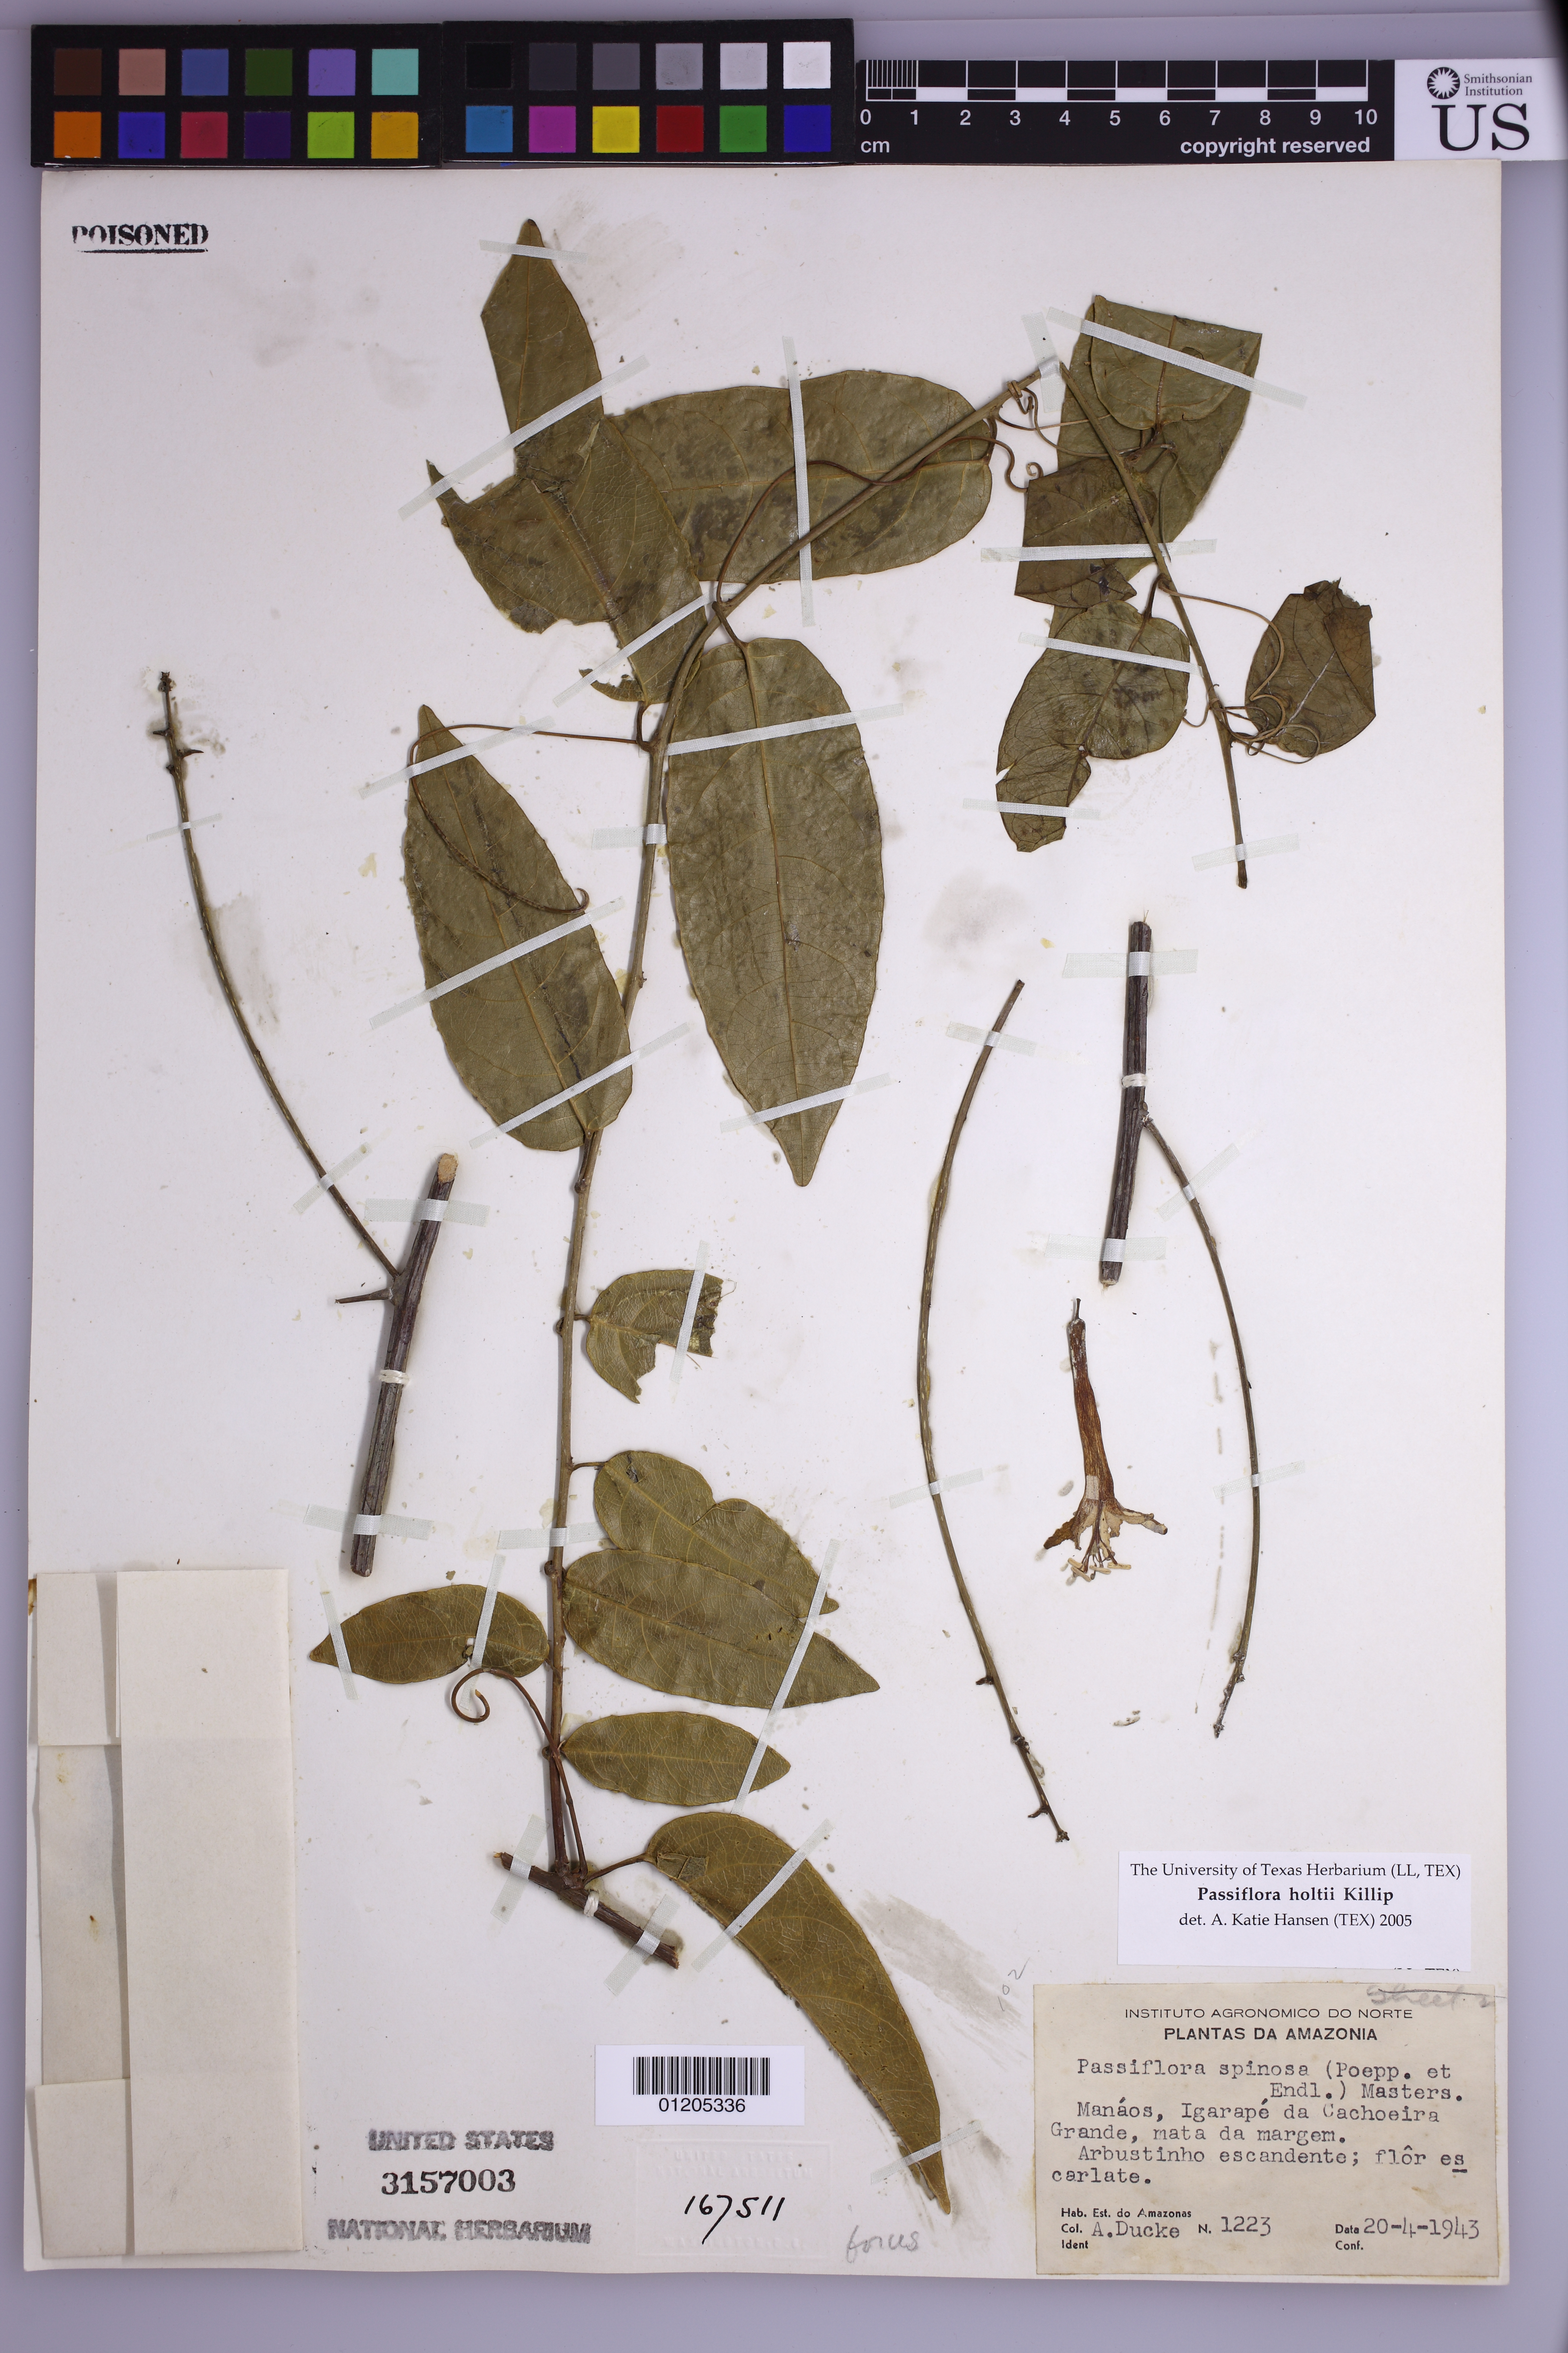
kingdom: Plantae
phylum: Tracheophyta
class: Magnoliopsida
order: Malpighiales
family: Passifloraceae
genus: Passiflora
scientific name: Passiflora holtii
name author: Killip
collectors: A. Ducke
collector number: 1223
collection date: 1943-04-20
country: Brazil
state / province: Amazonas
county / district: Manaus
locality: Manaus (Manaos), Igarape da Cachoeira Grande, mata da margem.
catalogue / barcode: US 3157003